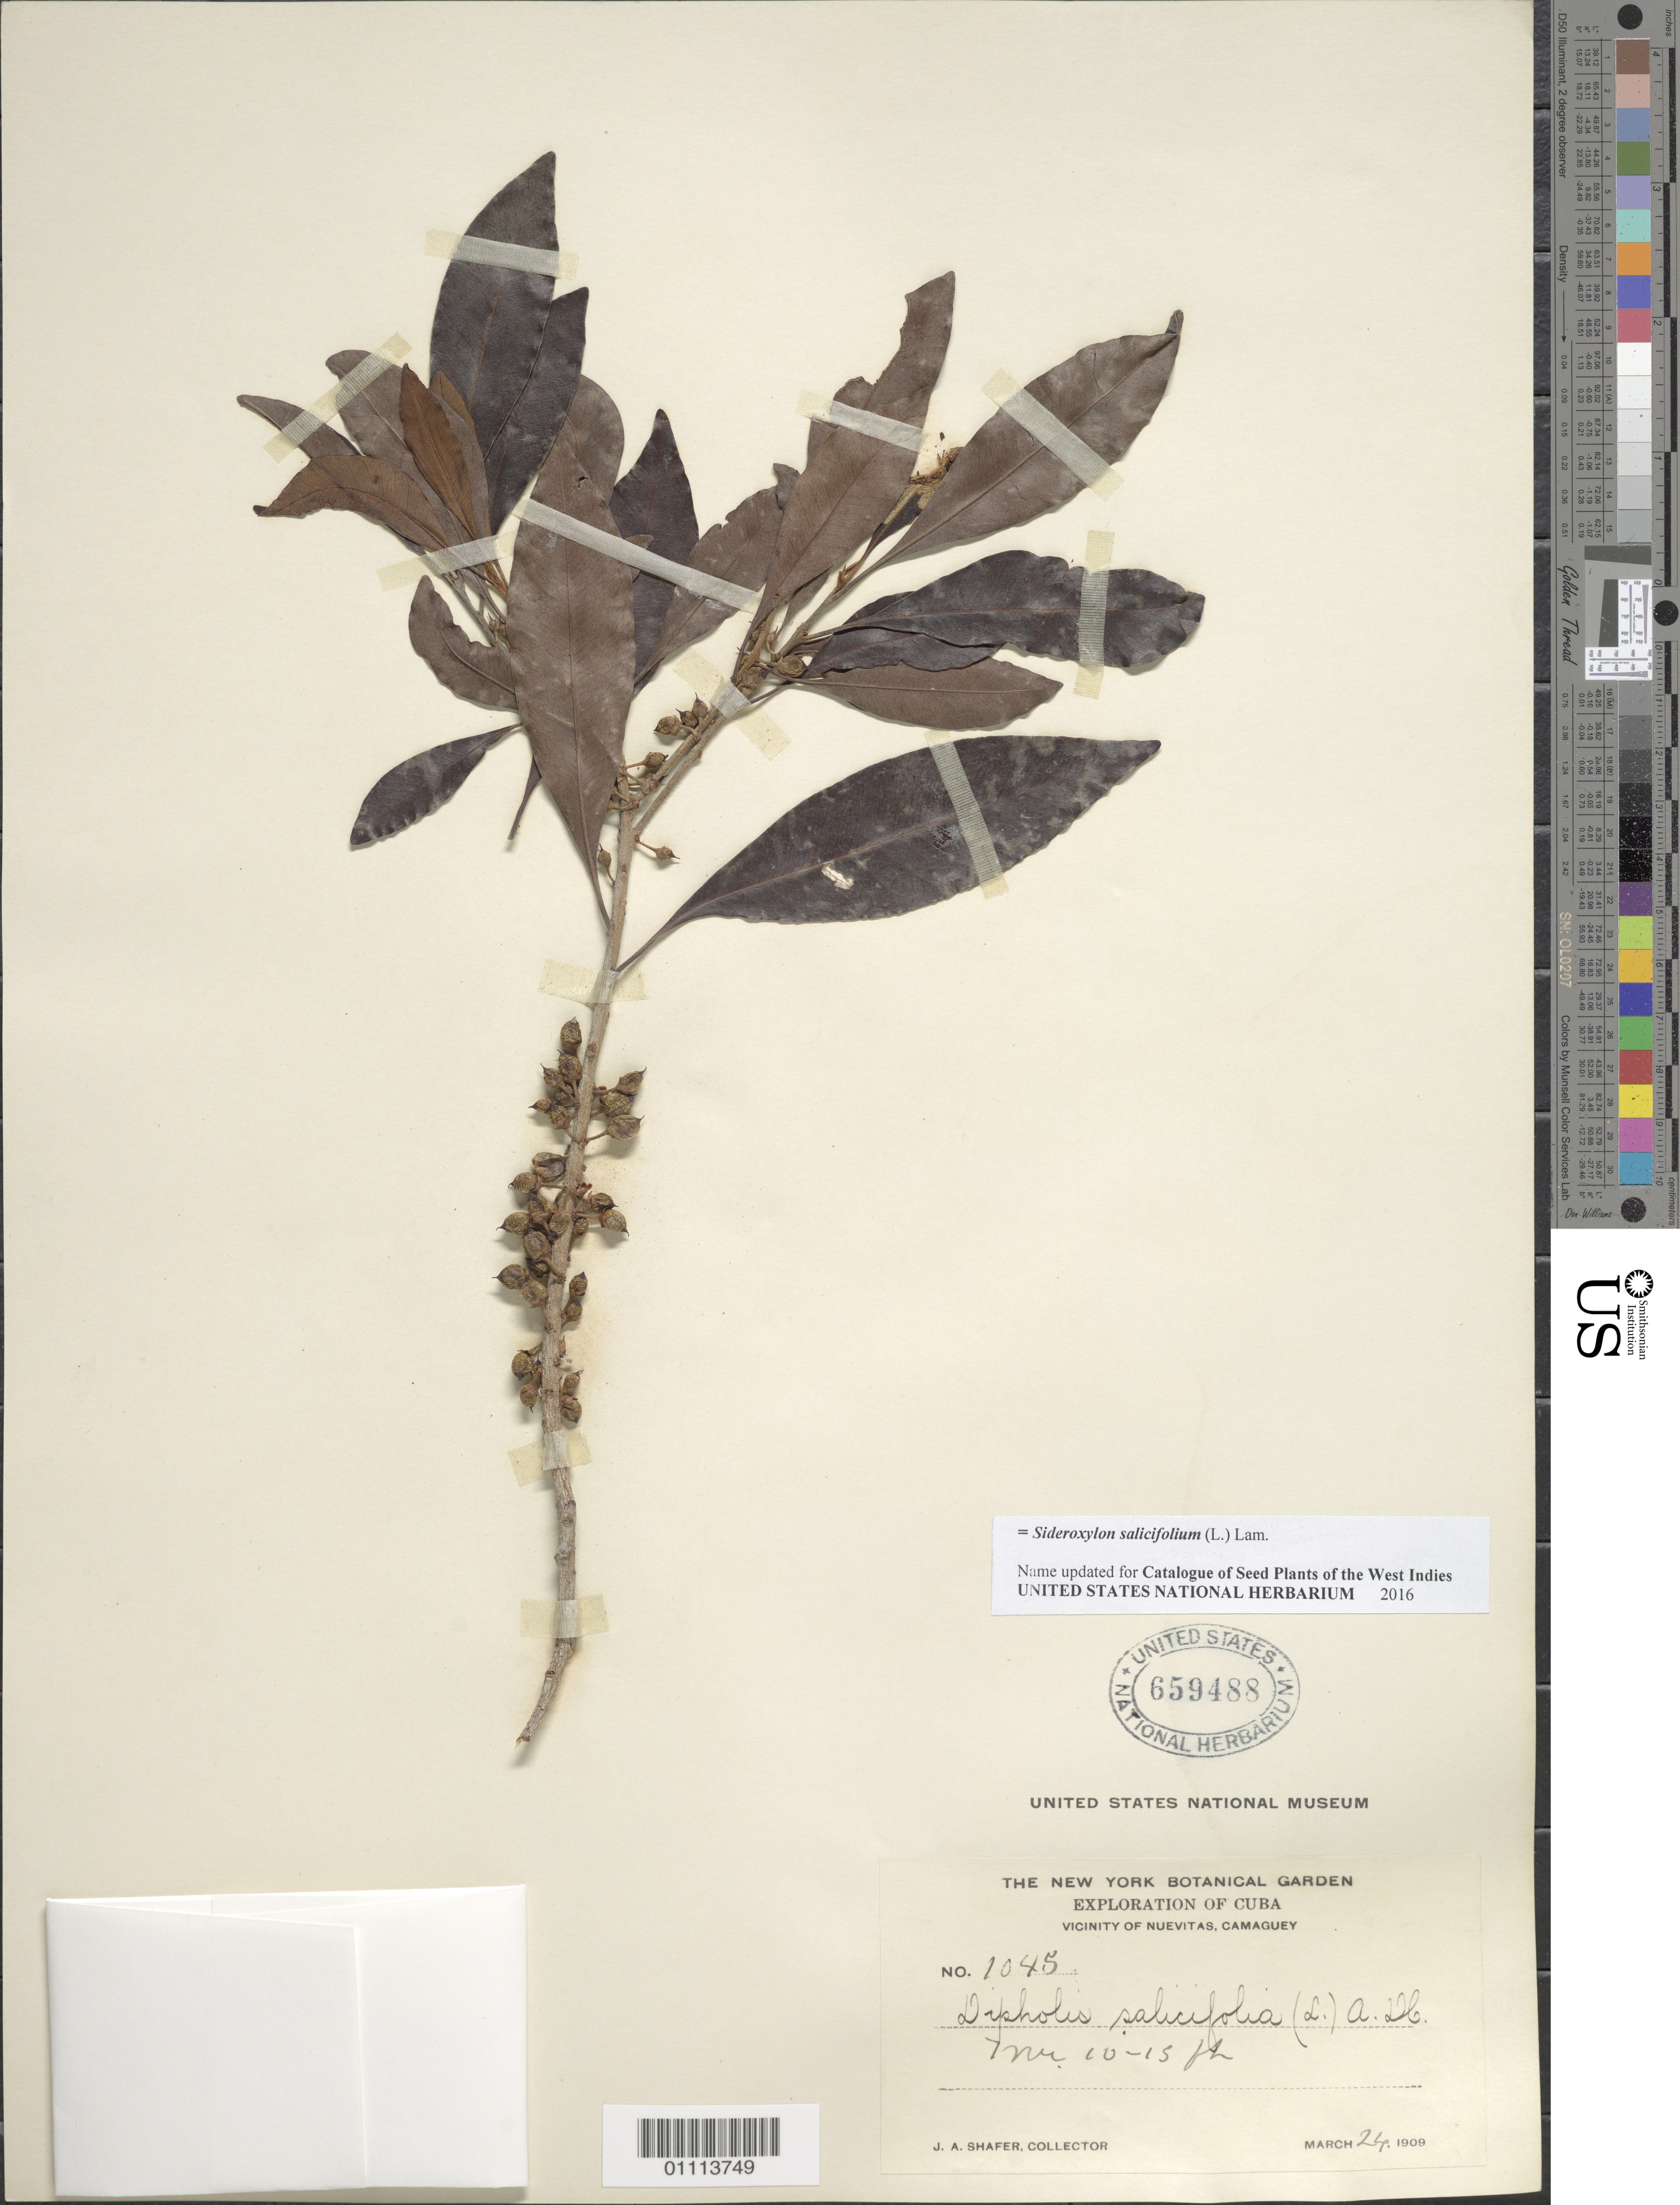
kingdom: Plantae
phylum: Tracheophyta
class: Magnoliopsida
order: Ericales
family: Sapotaceae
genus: Dipholis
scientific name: Dipholis salicifolia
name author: (L.) A. DC.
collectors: J. A. Shafer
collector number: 1045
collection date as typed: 24 Mar 1909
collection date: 1909-03-24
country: Cuba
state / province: Camagüey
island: Cuba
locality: Nuevitas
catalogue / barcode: US 659488